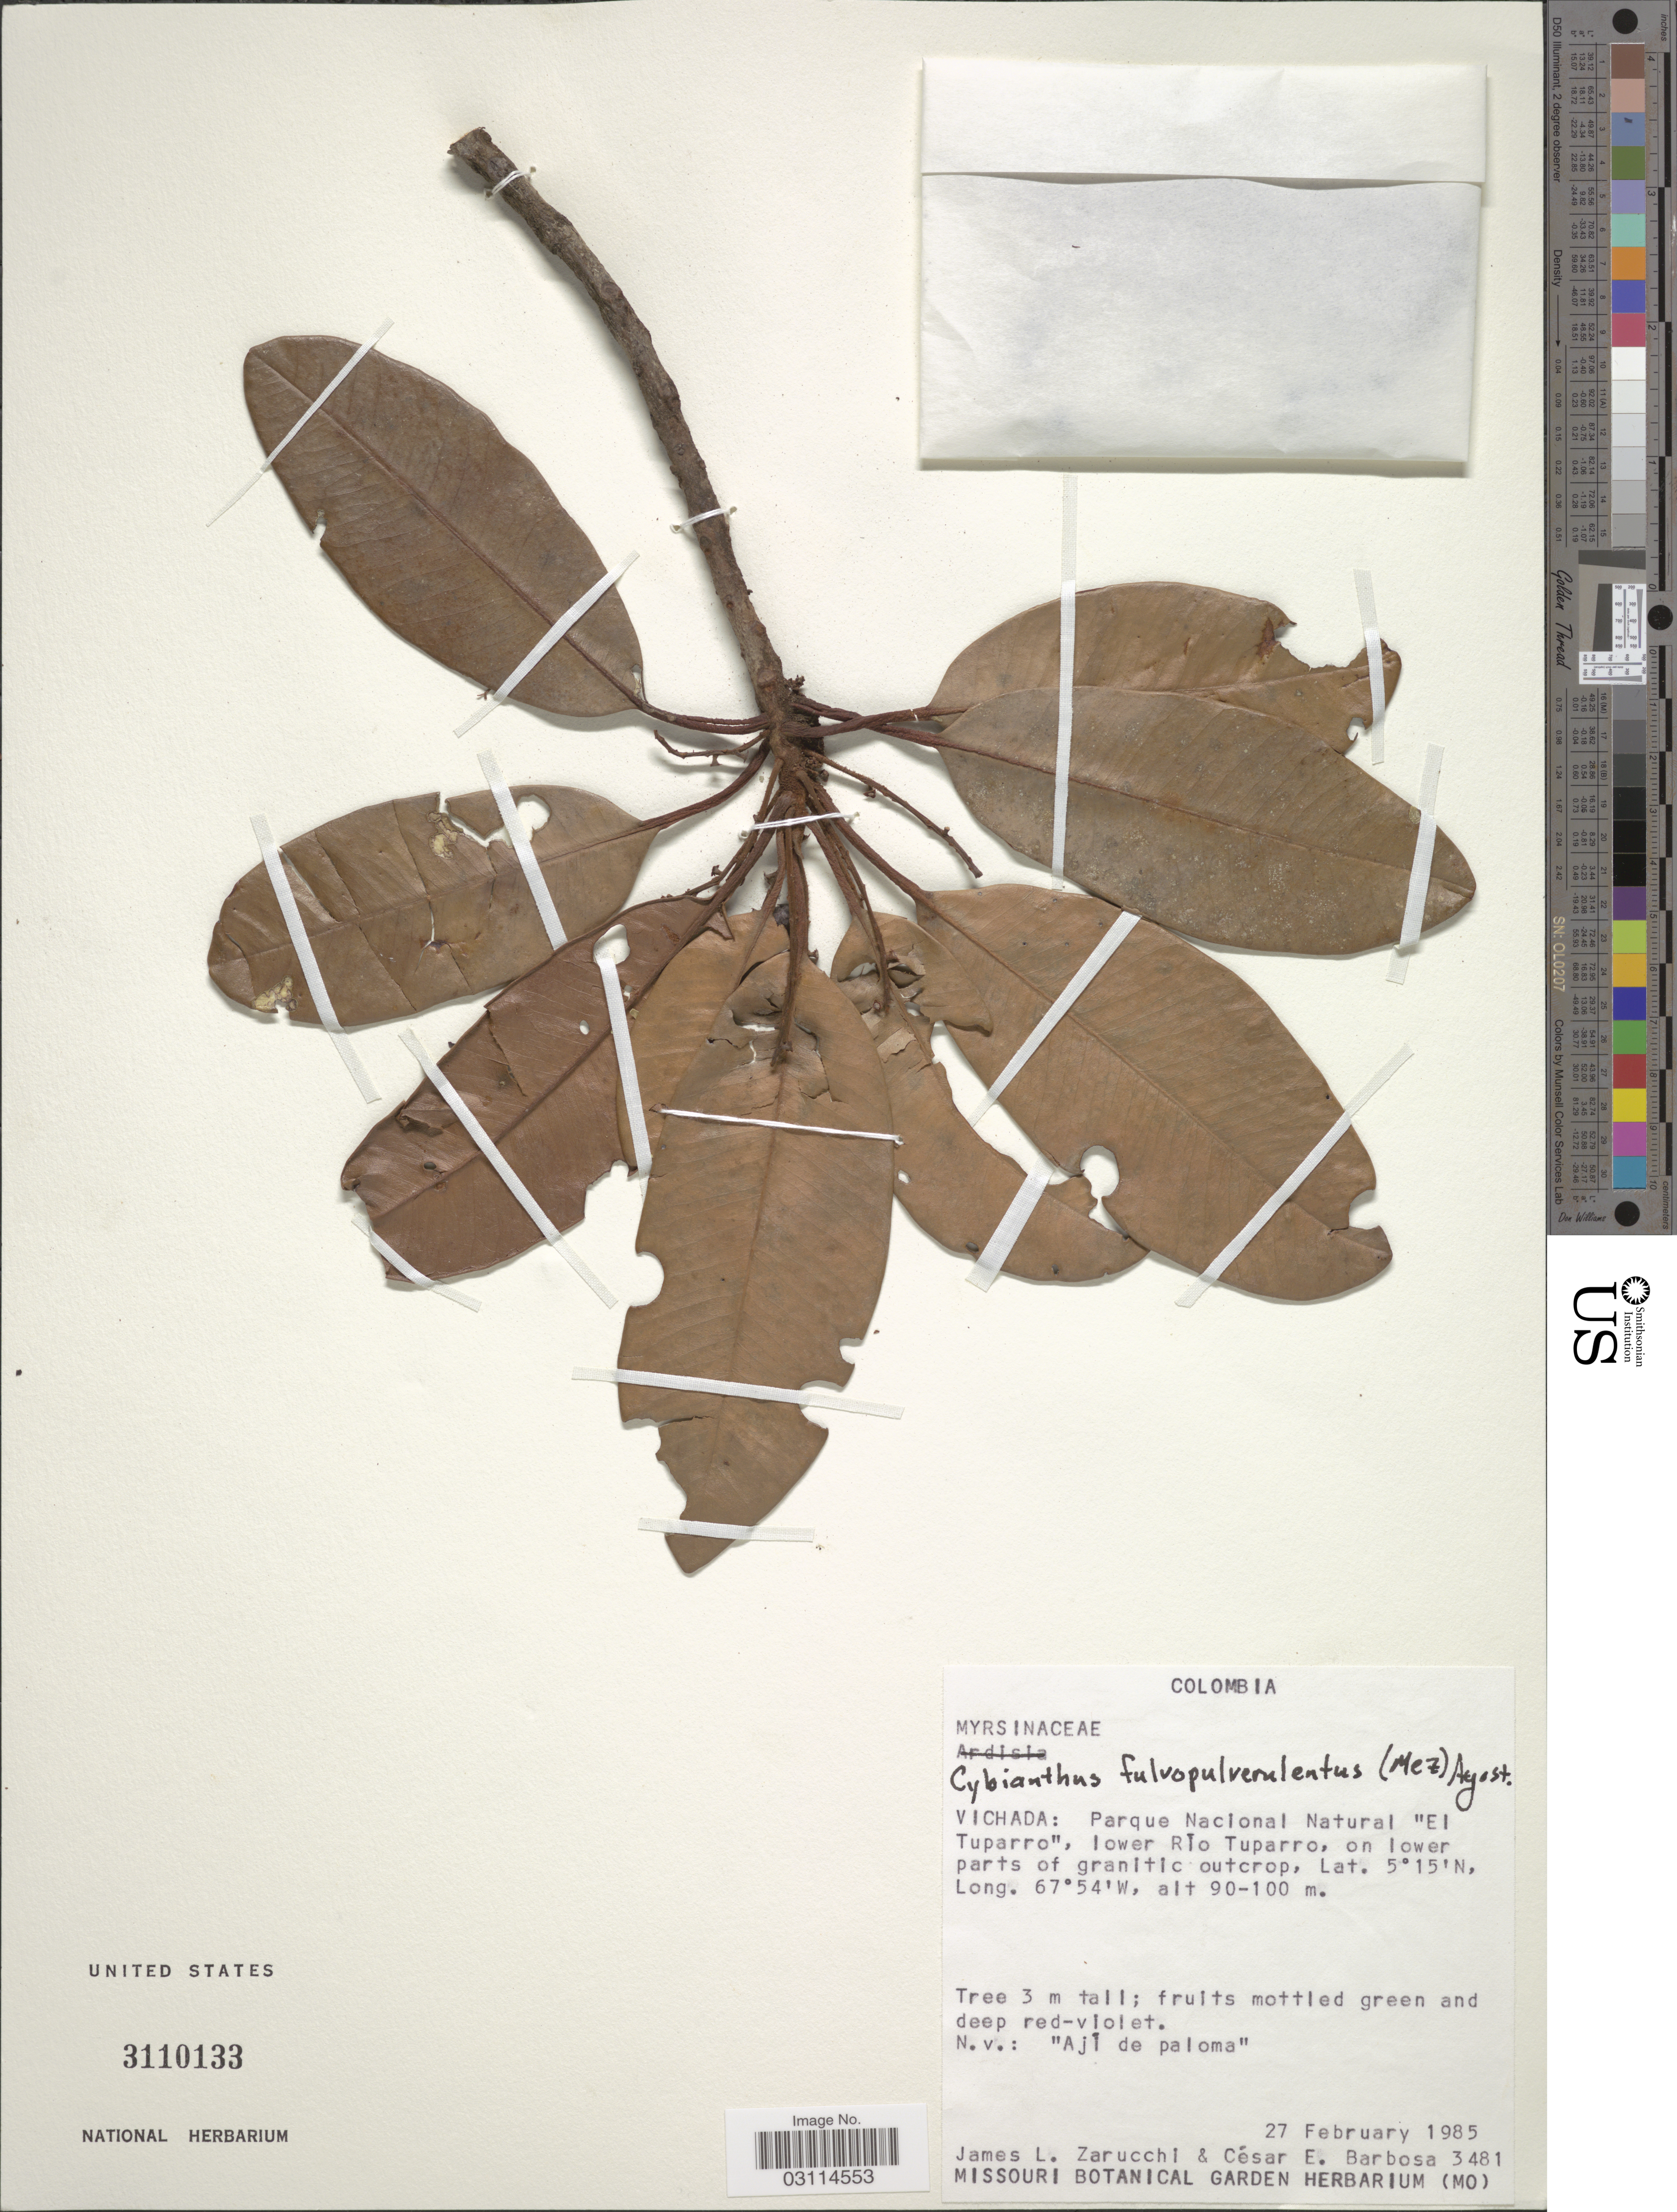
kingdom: Plantae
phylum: Tracheophyta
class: Magnoliopsida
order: Ericales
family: Primulaceae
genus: Cybianthus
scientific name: Cybianthus fulvopulverulentus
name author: (Mez) G. Agostini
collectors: J. L. Zarucchi & C. E. Barbosa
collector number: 3481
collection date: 1985-02-27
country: Colombia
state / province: Vichada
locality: Parque Nacional Natural "El Tuparro", lower Rio Tuparro, on lower part of granitic outcrop.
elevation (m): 90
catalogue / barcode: US 3110133